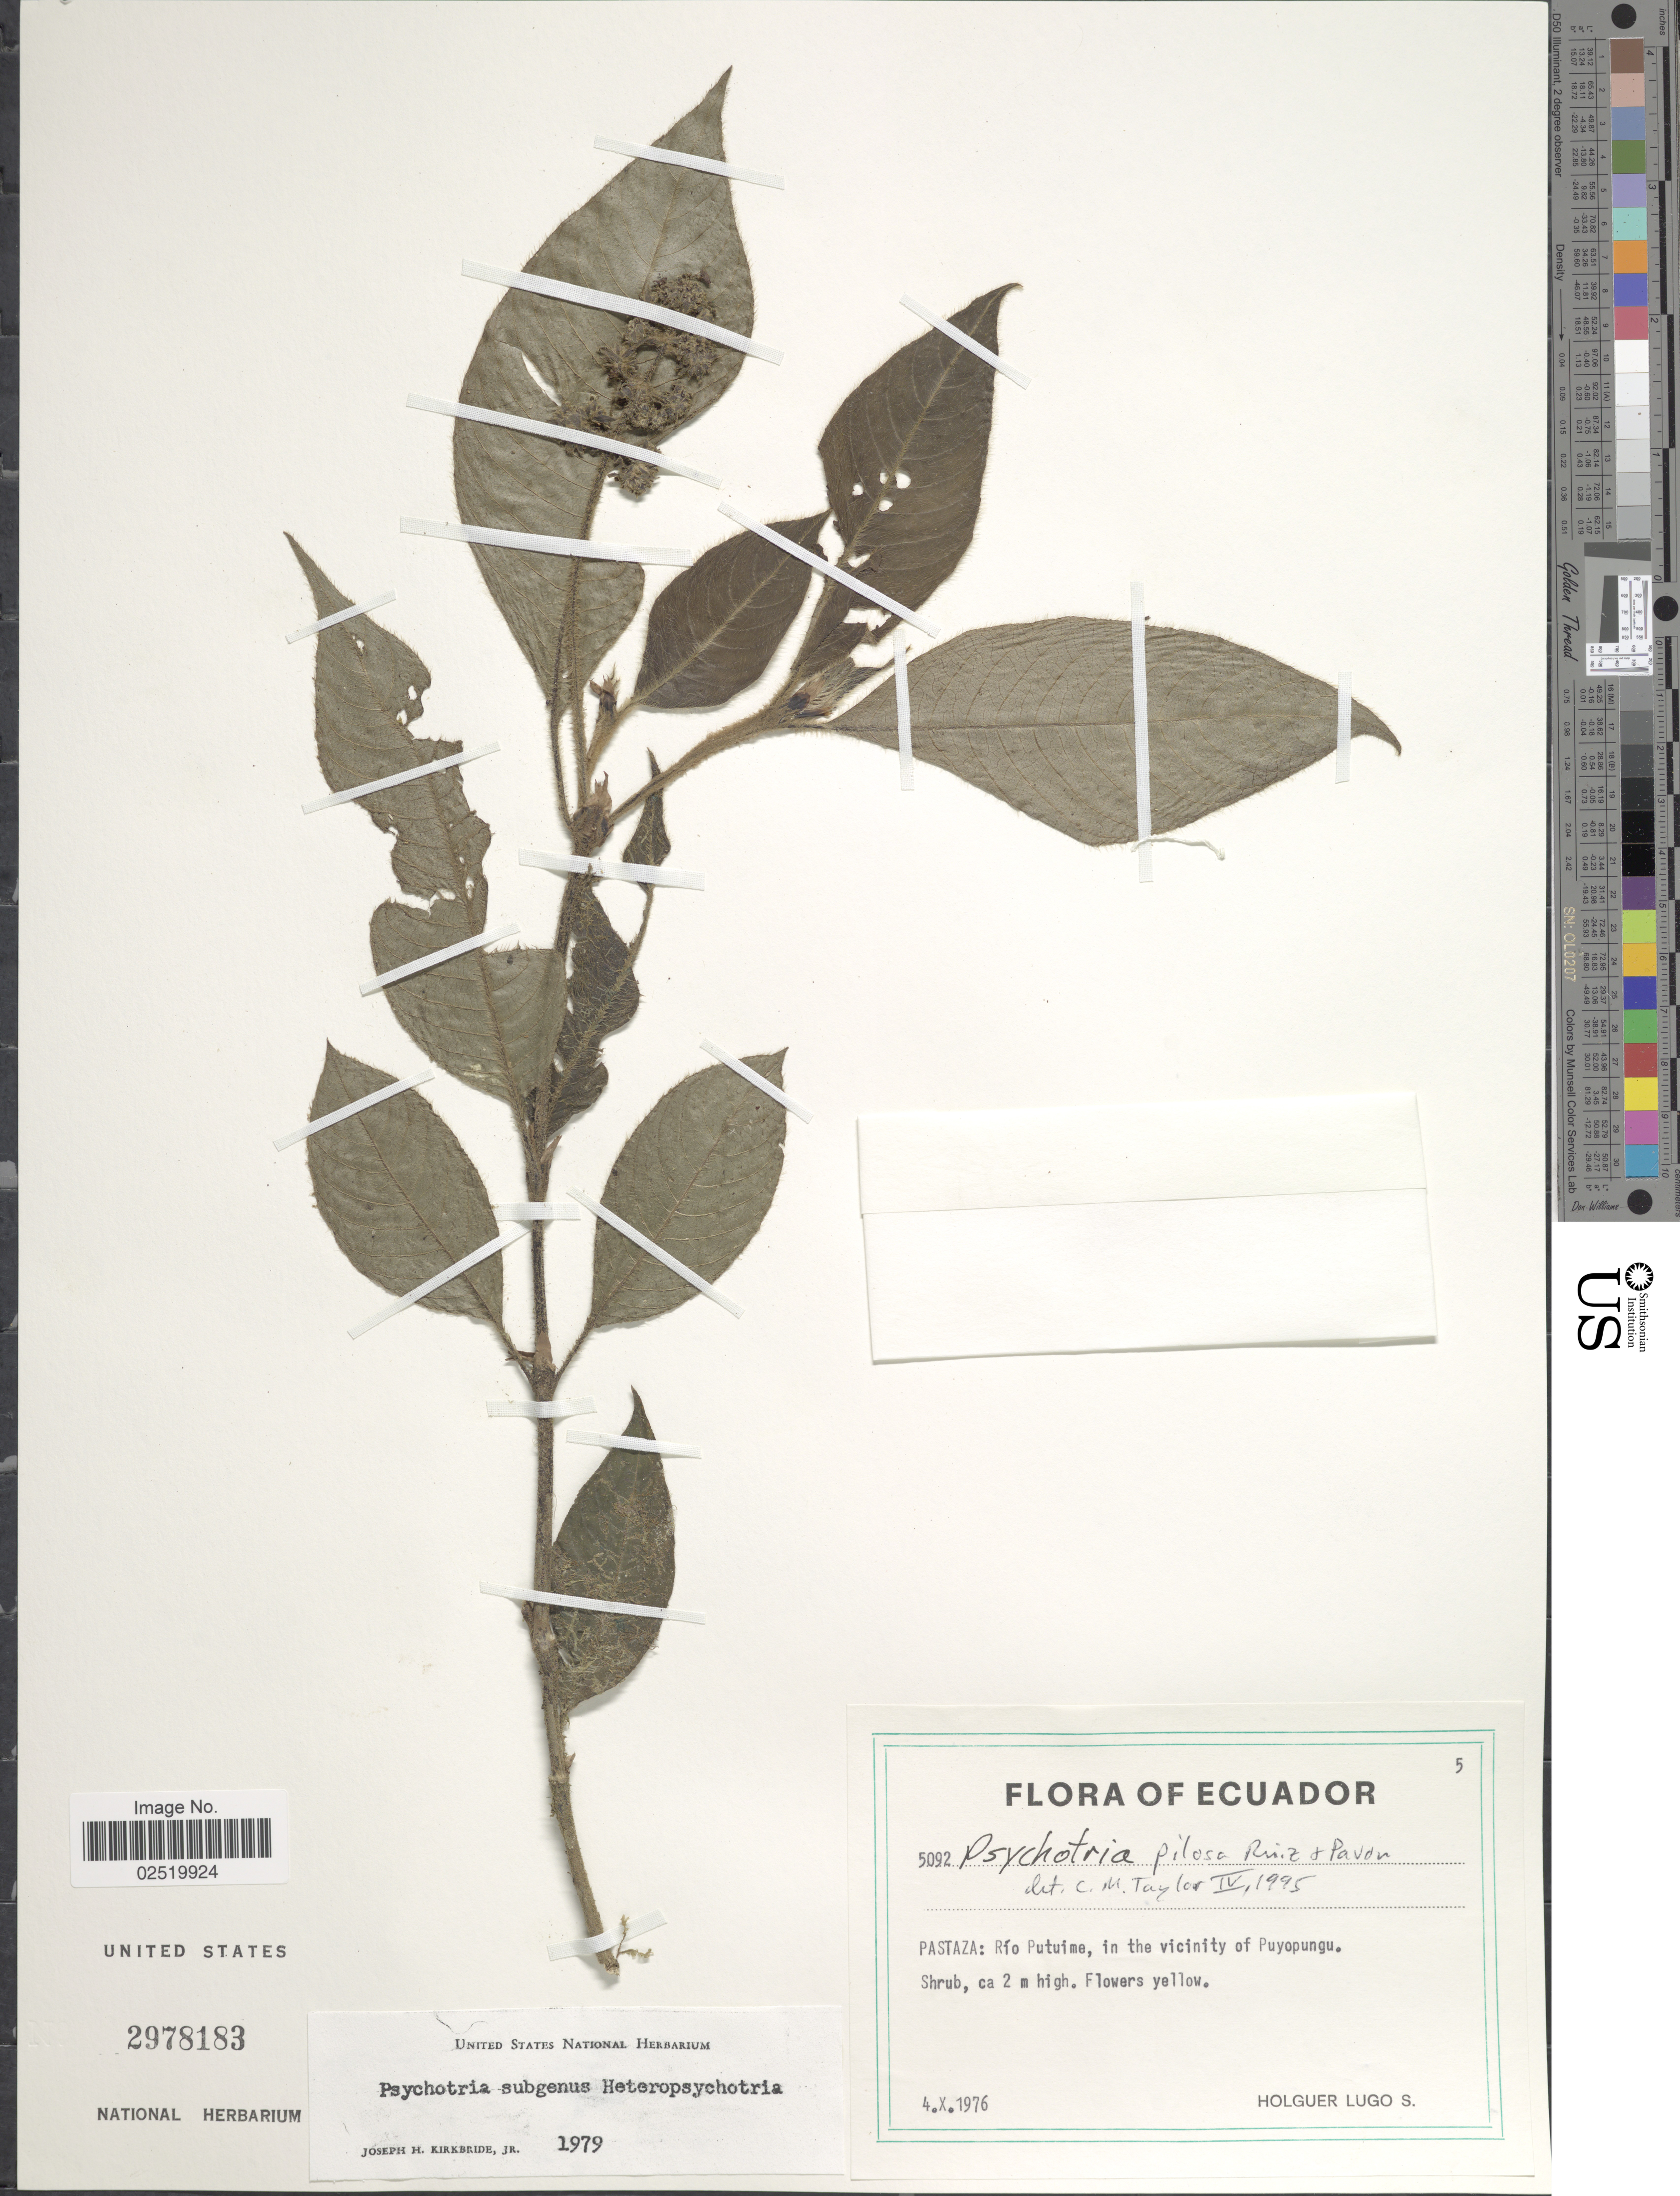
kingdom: Plantae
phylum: Tracheophyta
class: Magnoliopsida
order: Gentianales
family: Rubiaceae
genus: Psychotria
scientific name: Psychotria pilosa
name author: Ruiz & Pav.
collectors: H. Lugo S.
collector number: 5092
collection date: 1976-10-04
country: Ecuador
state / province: Pastaza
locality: Rio Putuime, in the vicinity of Puyopungu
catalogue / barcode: US 2978183